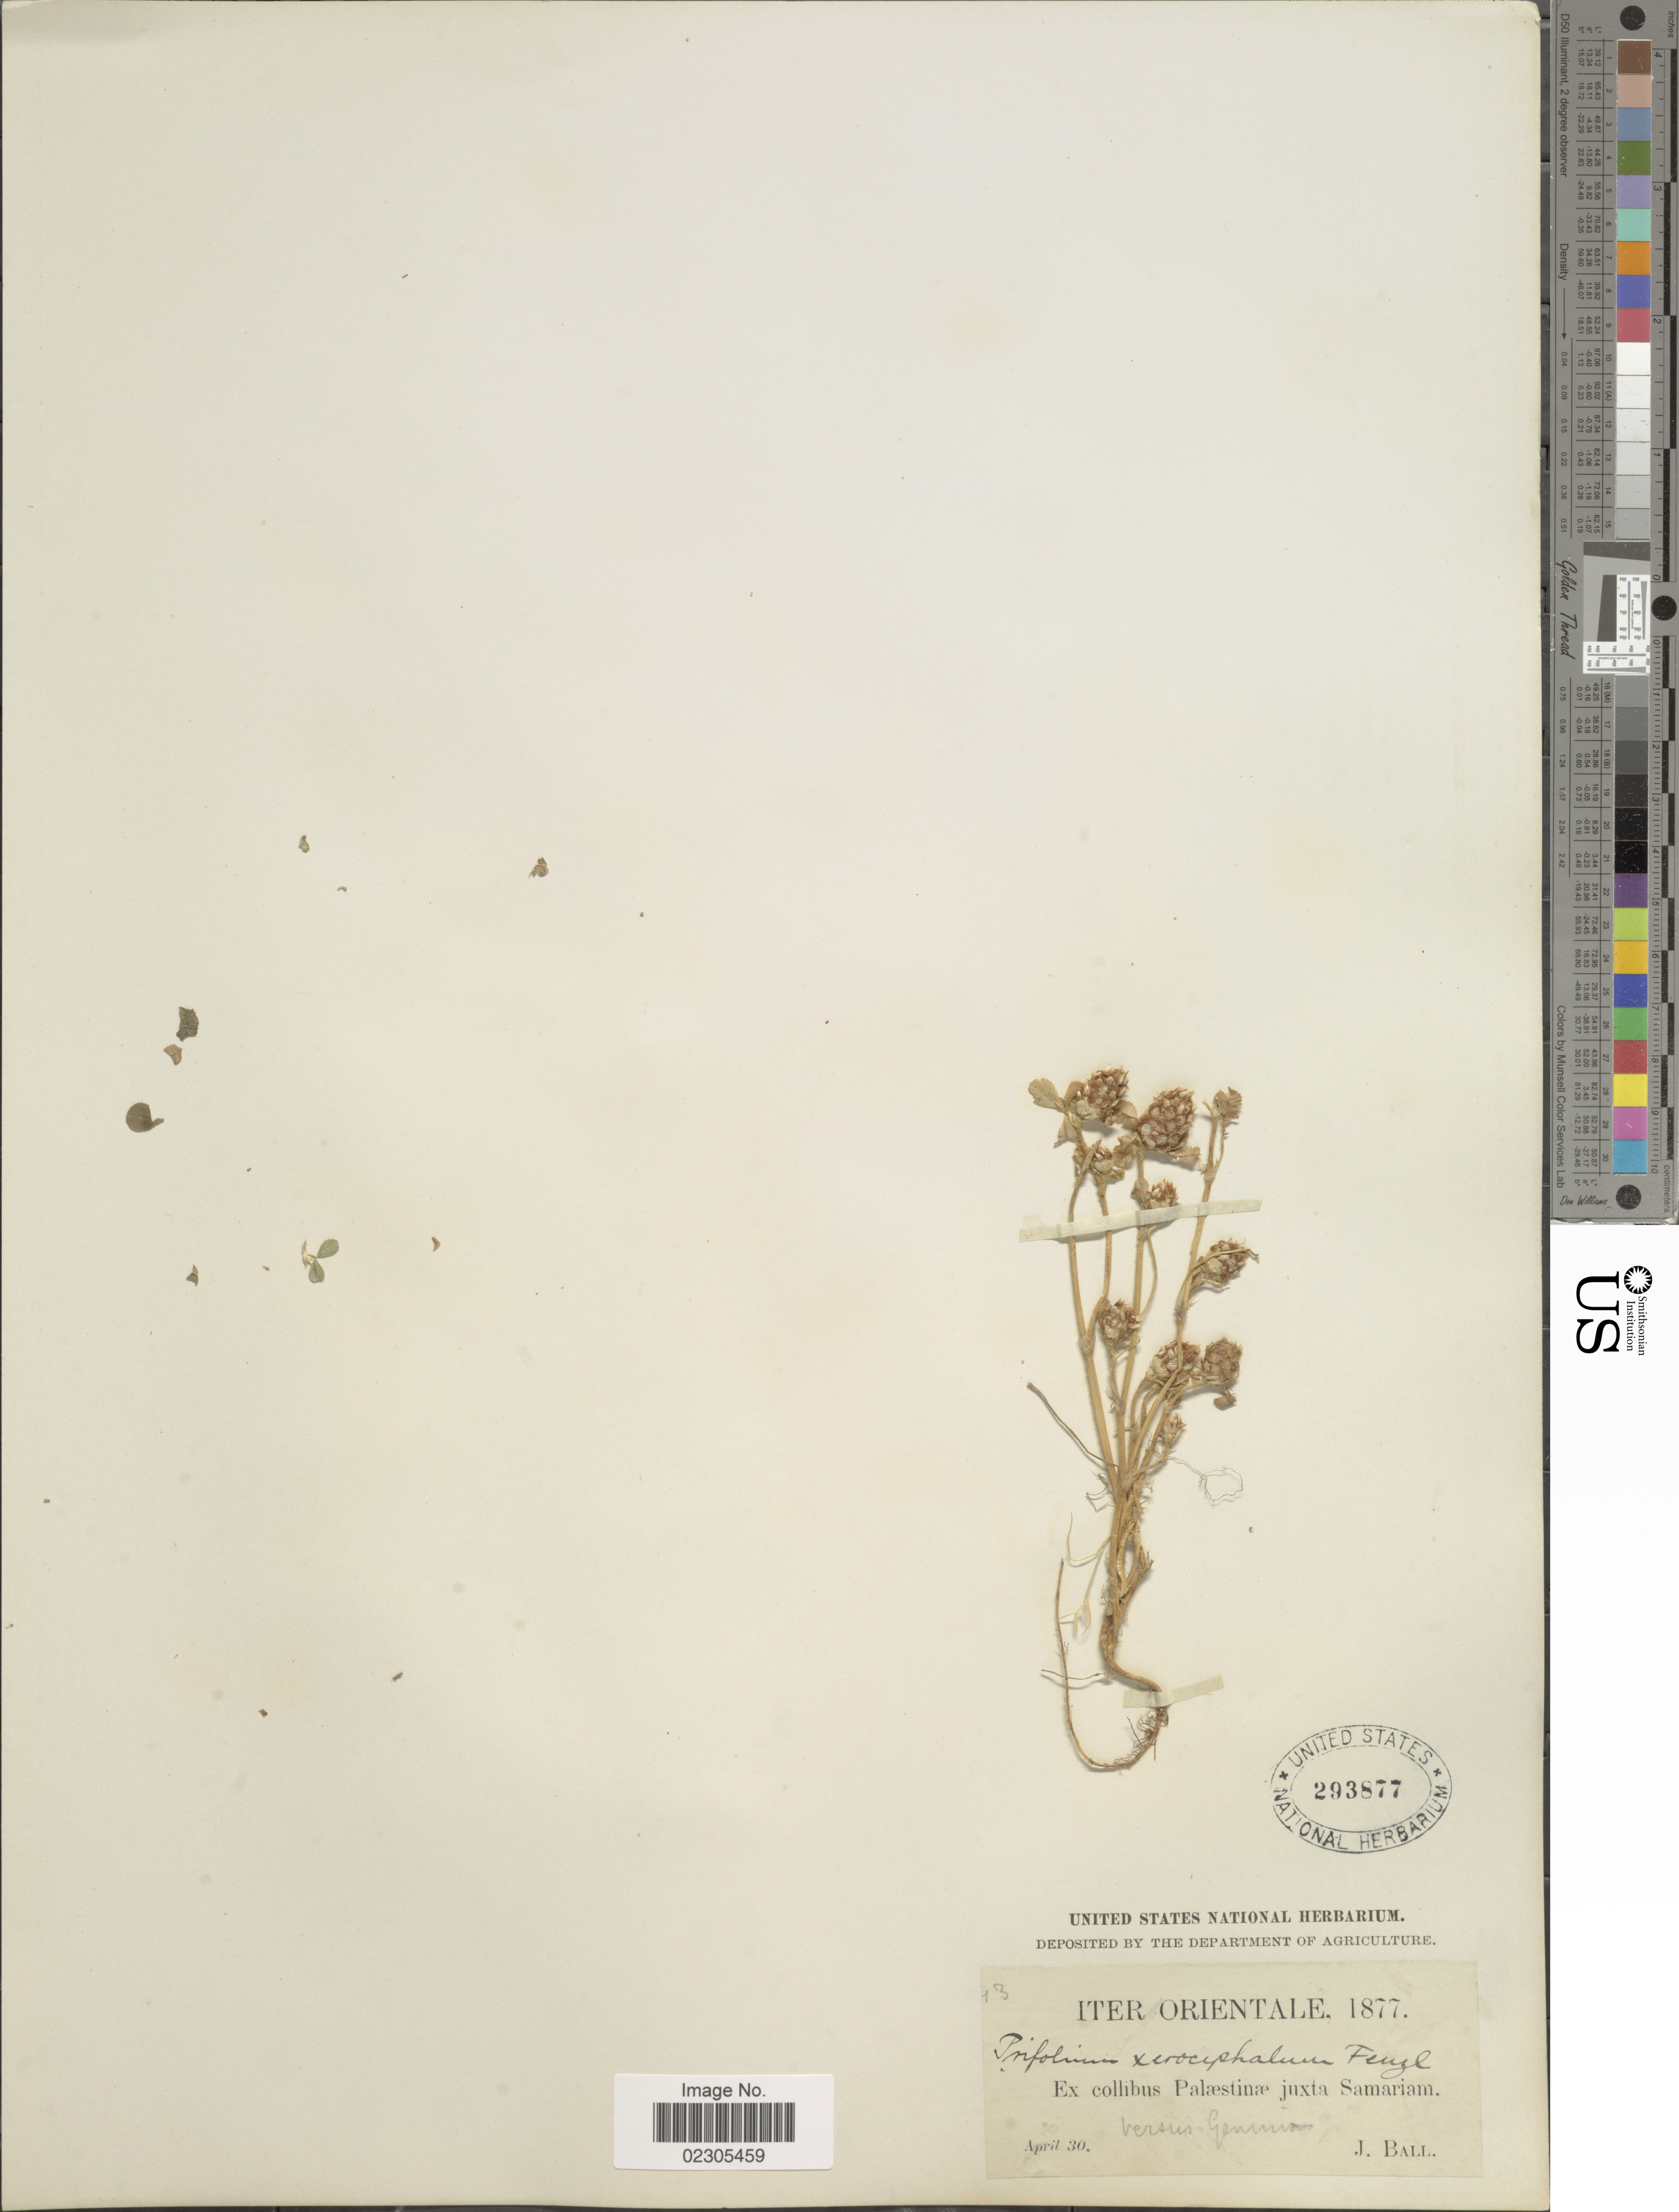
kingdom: Plantae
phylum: Tracheophyta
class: Magnoliopsida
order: Fabales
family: Fabaceae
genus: Trifolium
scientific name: Trifolium xerocephalum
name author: Fenzl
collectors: J. Ball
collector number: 13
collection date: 1877-04-30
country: Israel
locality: Orientale, Palaestinae juxta Samariam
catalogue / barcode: US 293877